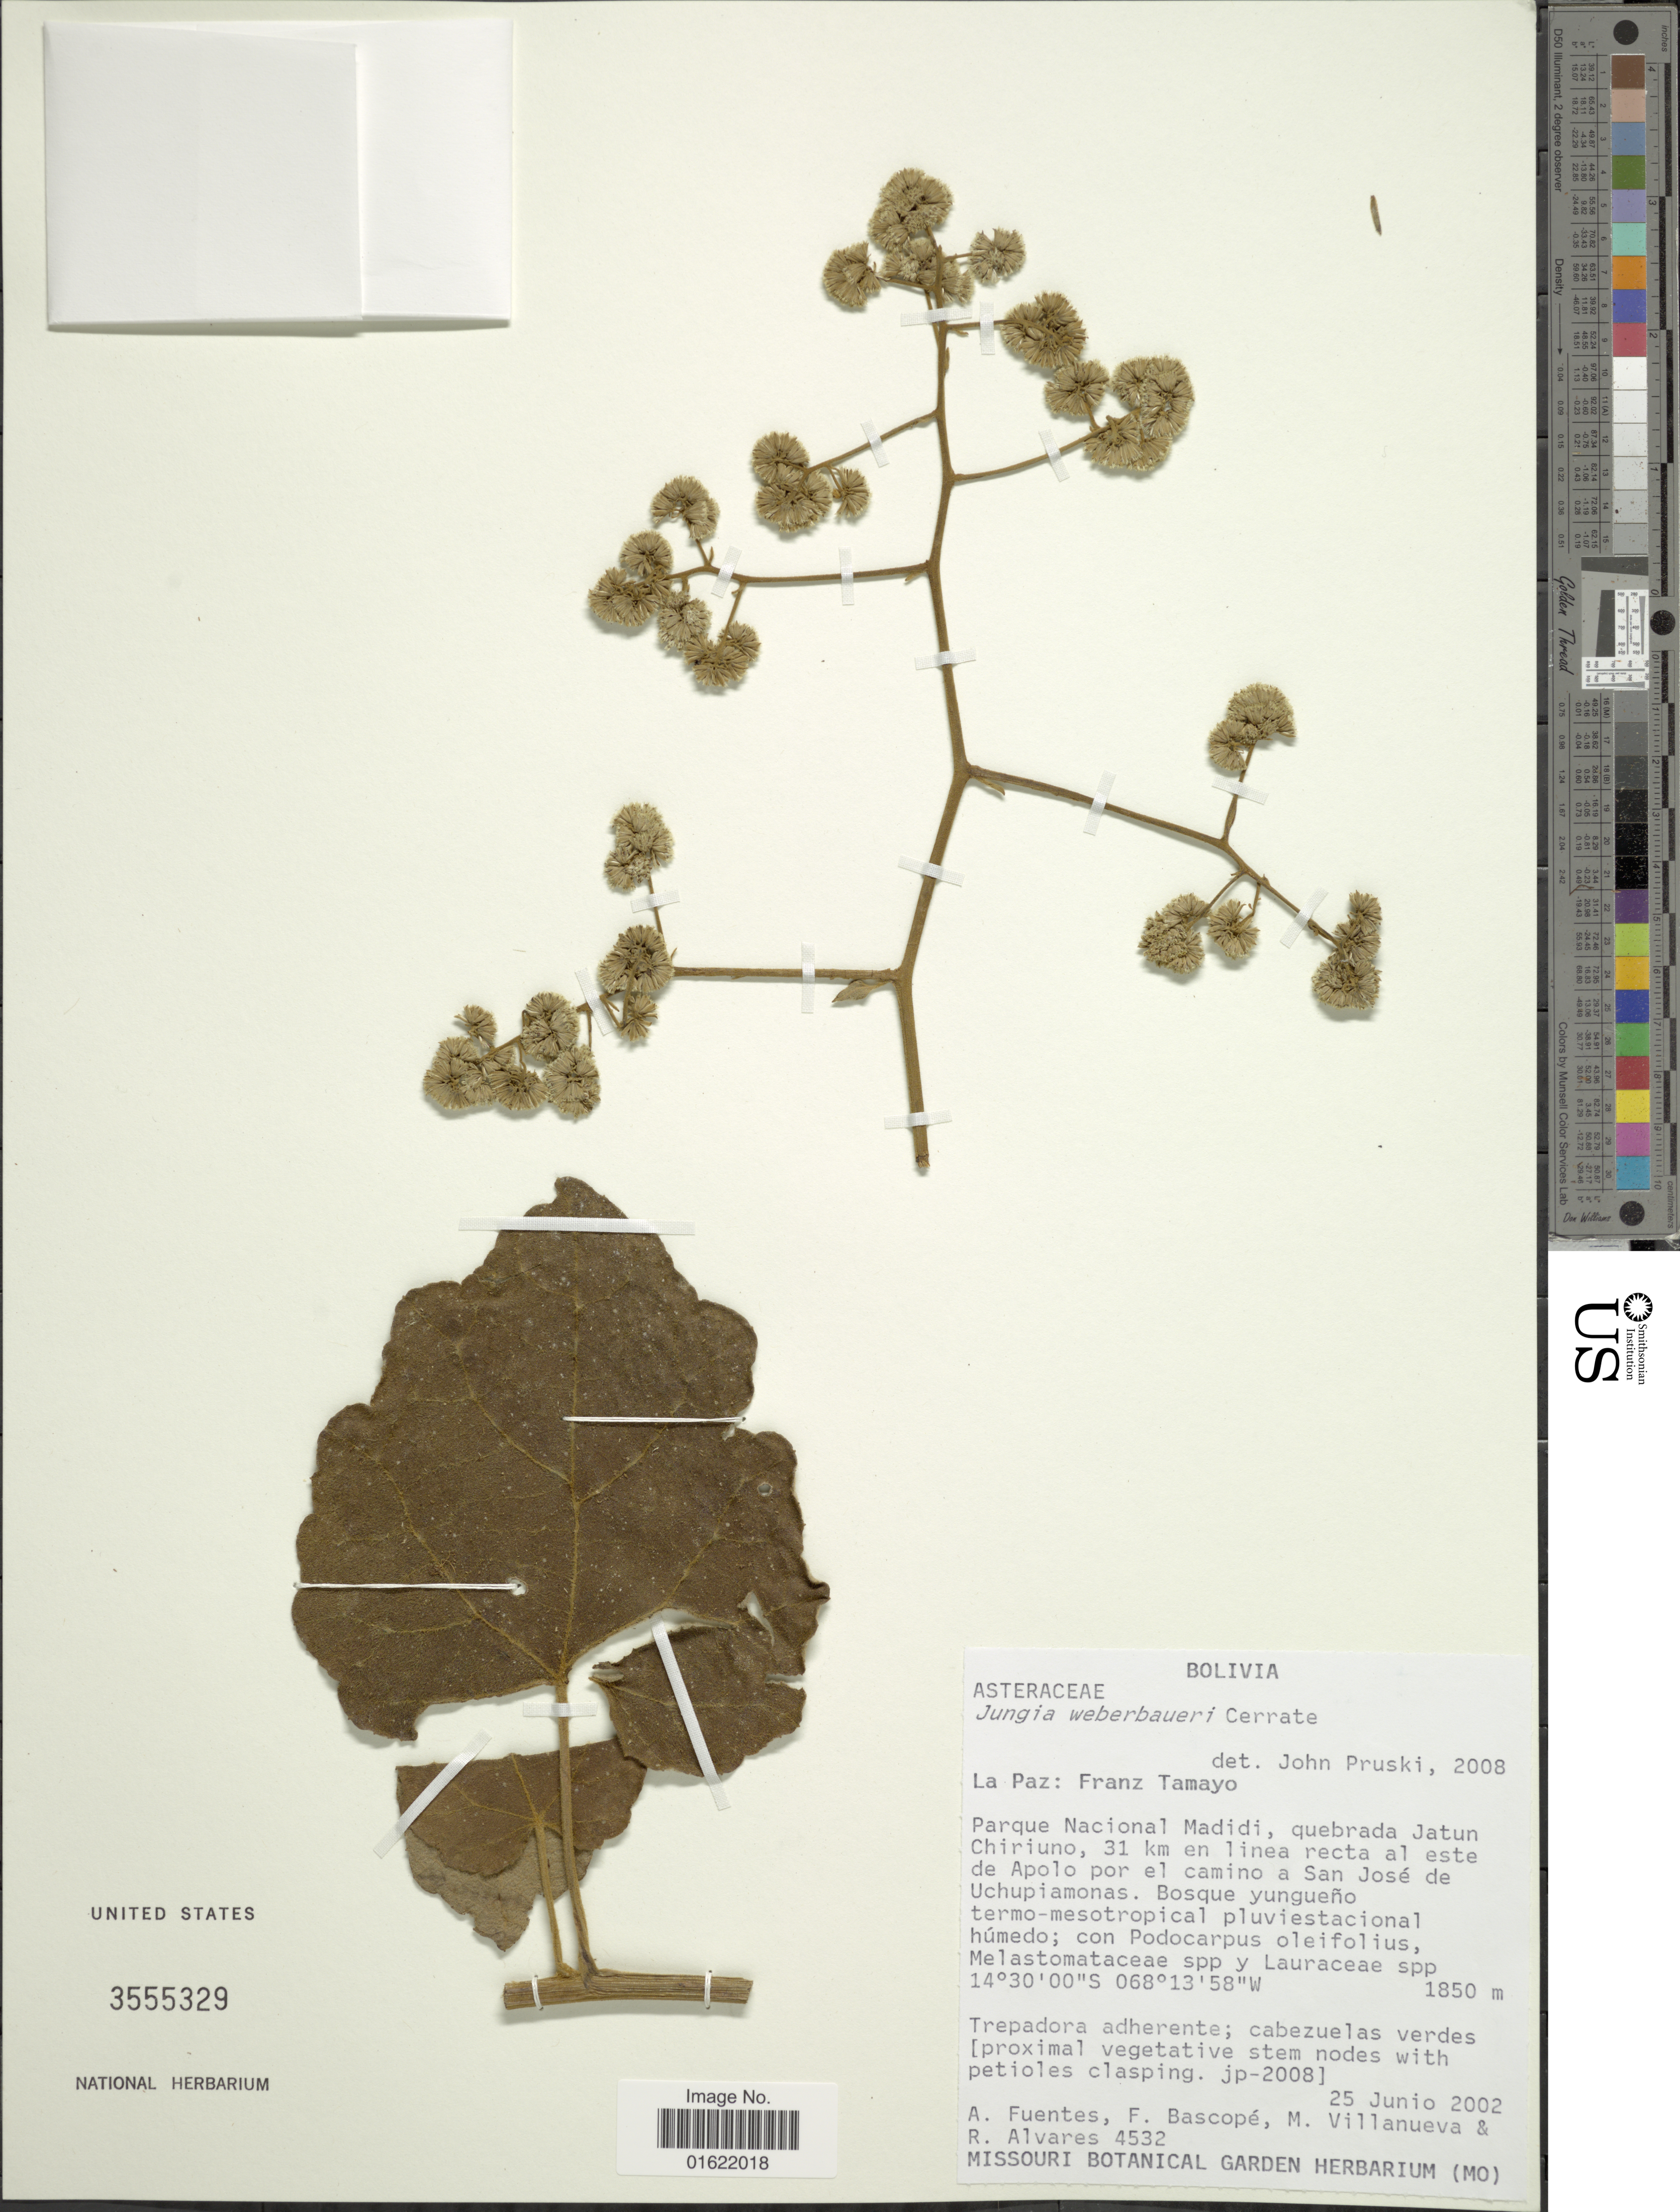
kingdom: Plantae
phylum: Tracheophyta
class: Magnoliopsida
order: Asterales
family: Asteraceae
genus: Jungia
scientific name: Jungia weberbaueri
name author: Valenzuela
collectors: A. Fuentes, F. Bascope, M. Villanueva & R. Alvares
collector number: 4532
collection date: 2002-06-25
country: Bolivia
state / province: La Paz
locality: Franz Tamayo. Parque Nacional Madidi, quebrada Jatun Chiriuno, 31 km en linea recta al este de Apolo por el camino a San Jose de Uchupiamonas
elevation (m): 1850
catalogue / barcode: US 3555329